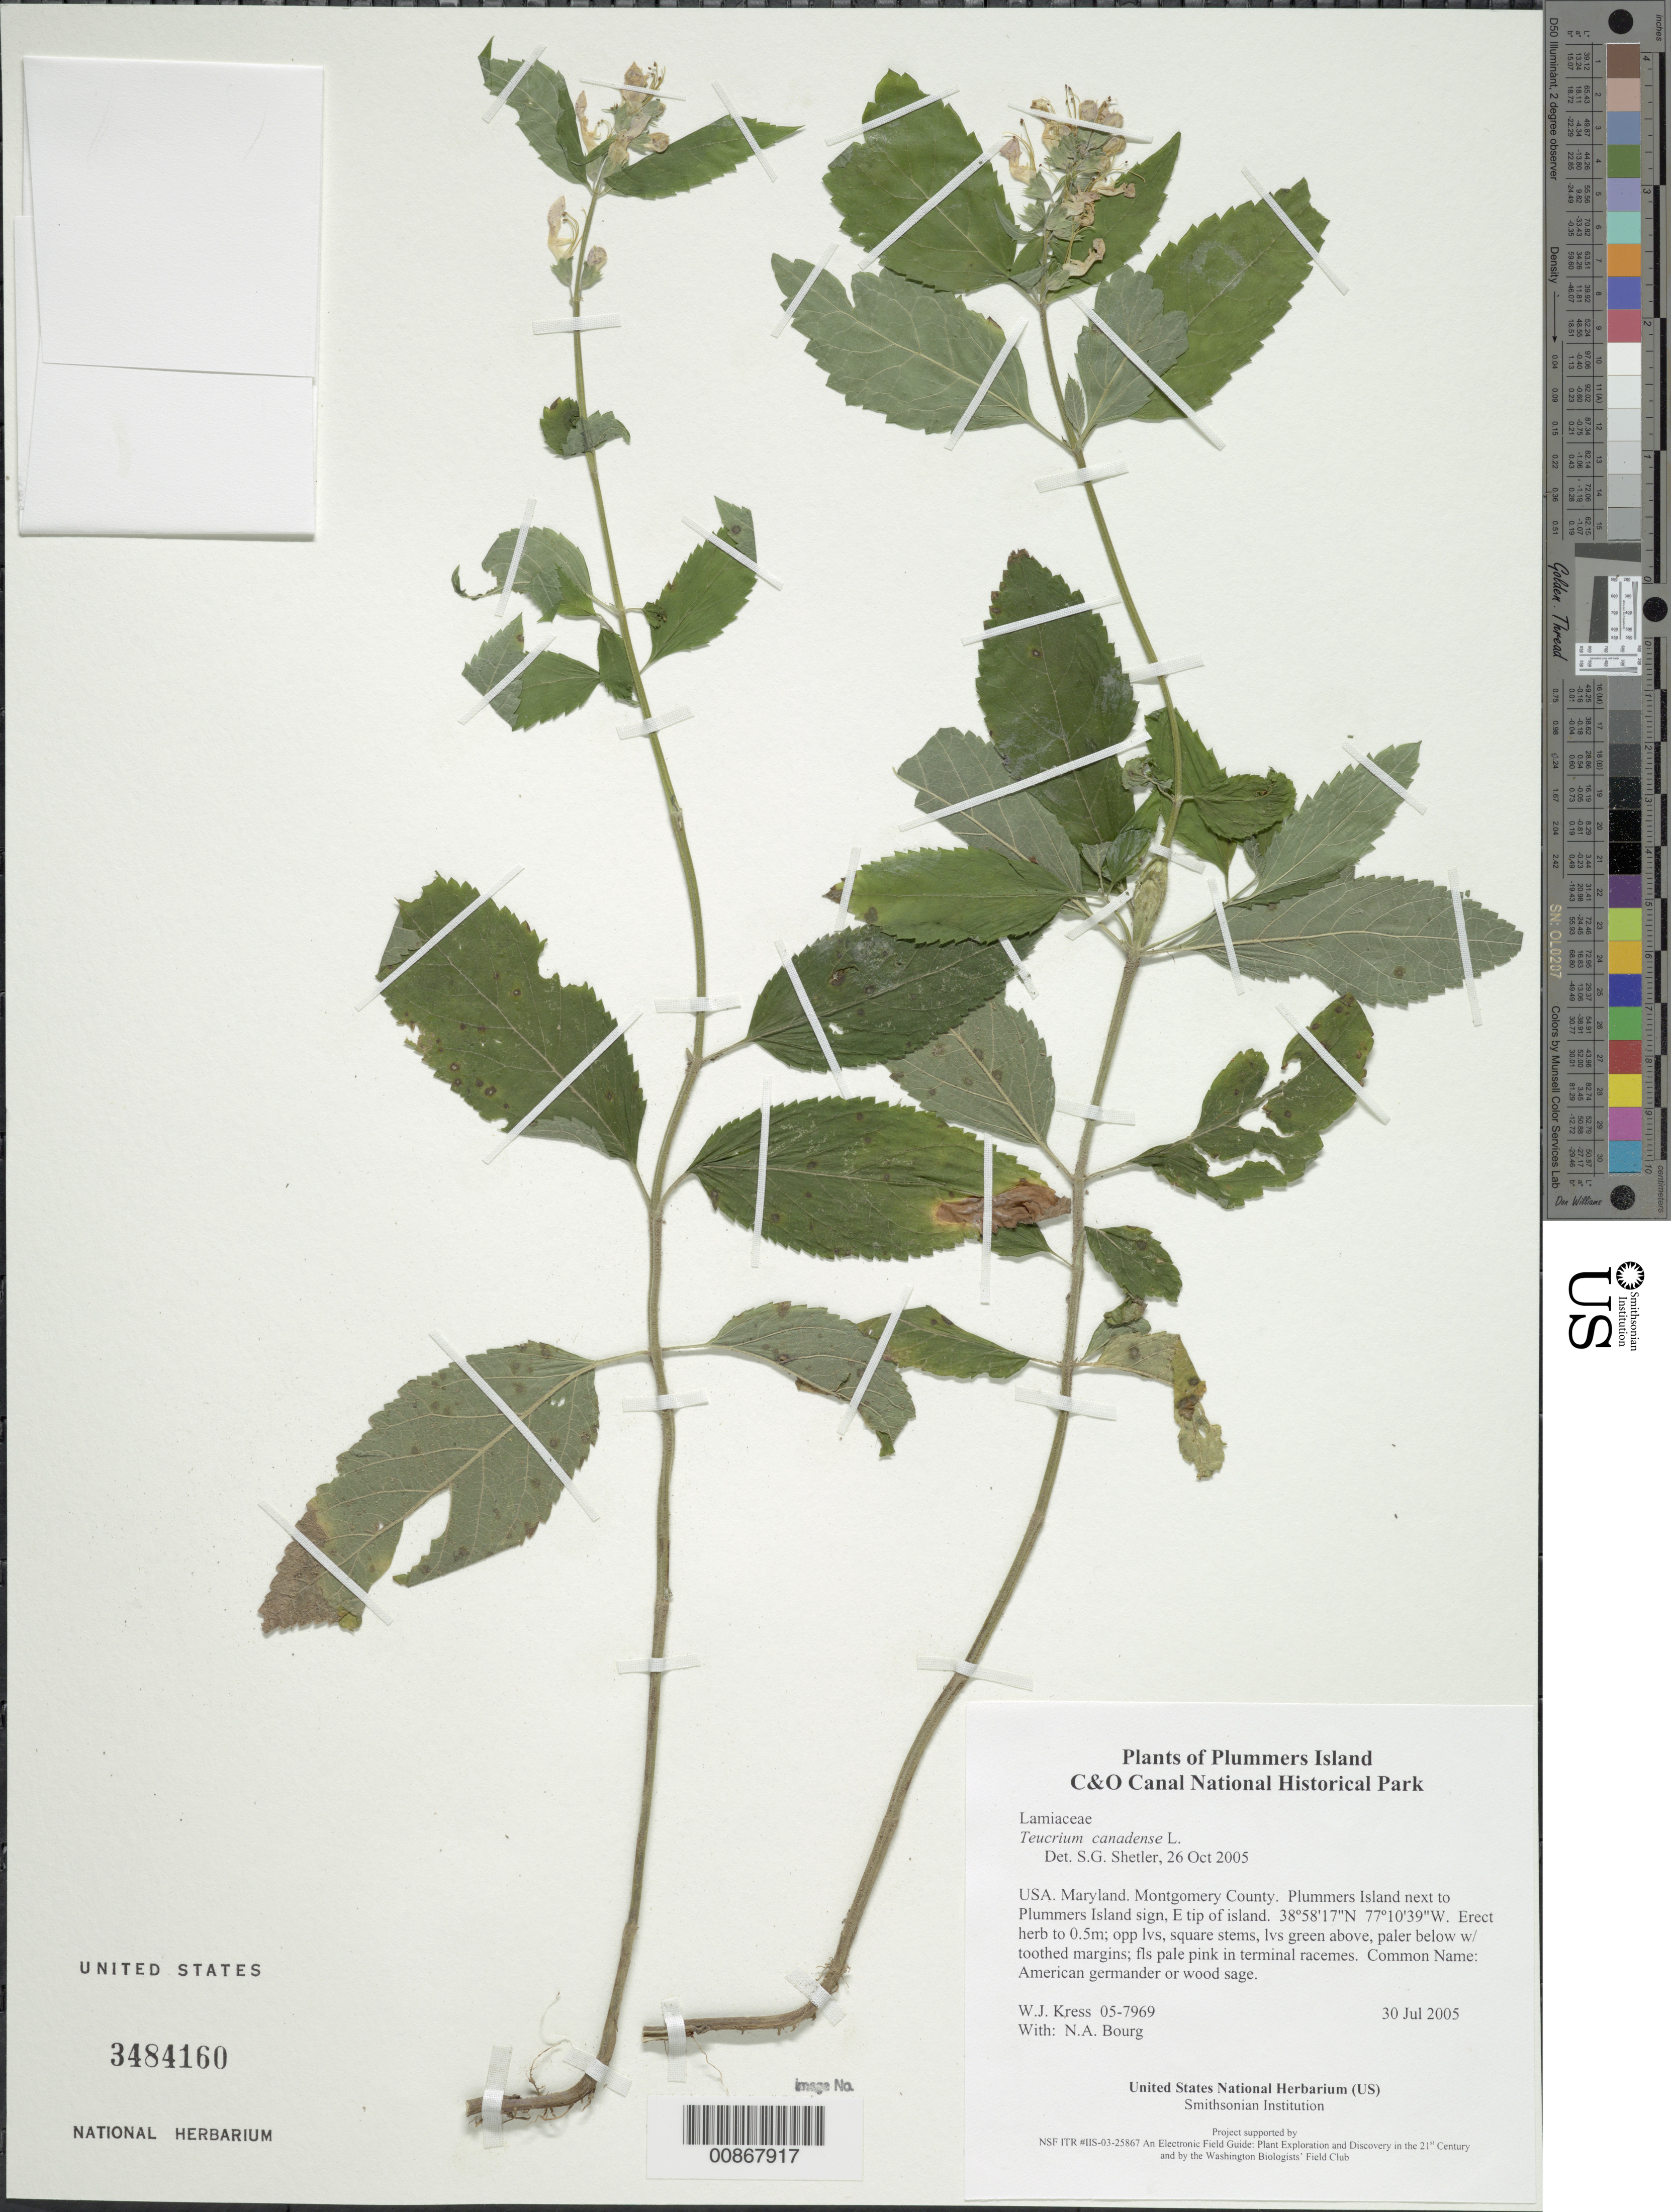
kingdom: Plantae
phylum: Tracheophyta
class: Magnoliopsida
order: Lamiales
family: Lamiaceae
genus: Teucrium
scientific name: Teucrium canadense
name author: L.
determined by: Shetler, Stanwyn G., (US), NMNH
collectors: W. J. Kress & N. A. Bourg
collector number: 05-7969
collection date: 2005-07-30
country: United States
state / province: Maryland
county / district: Montgomery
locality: Chesapeake and Ohio Canal National Historical Park, Plummers Island next to Plummers Island sign, E tip of island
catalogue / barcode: US 3484160